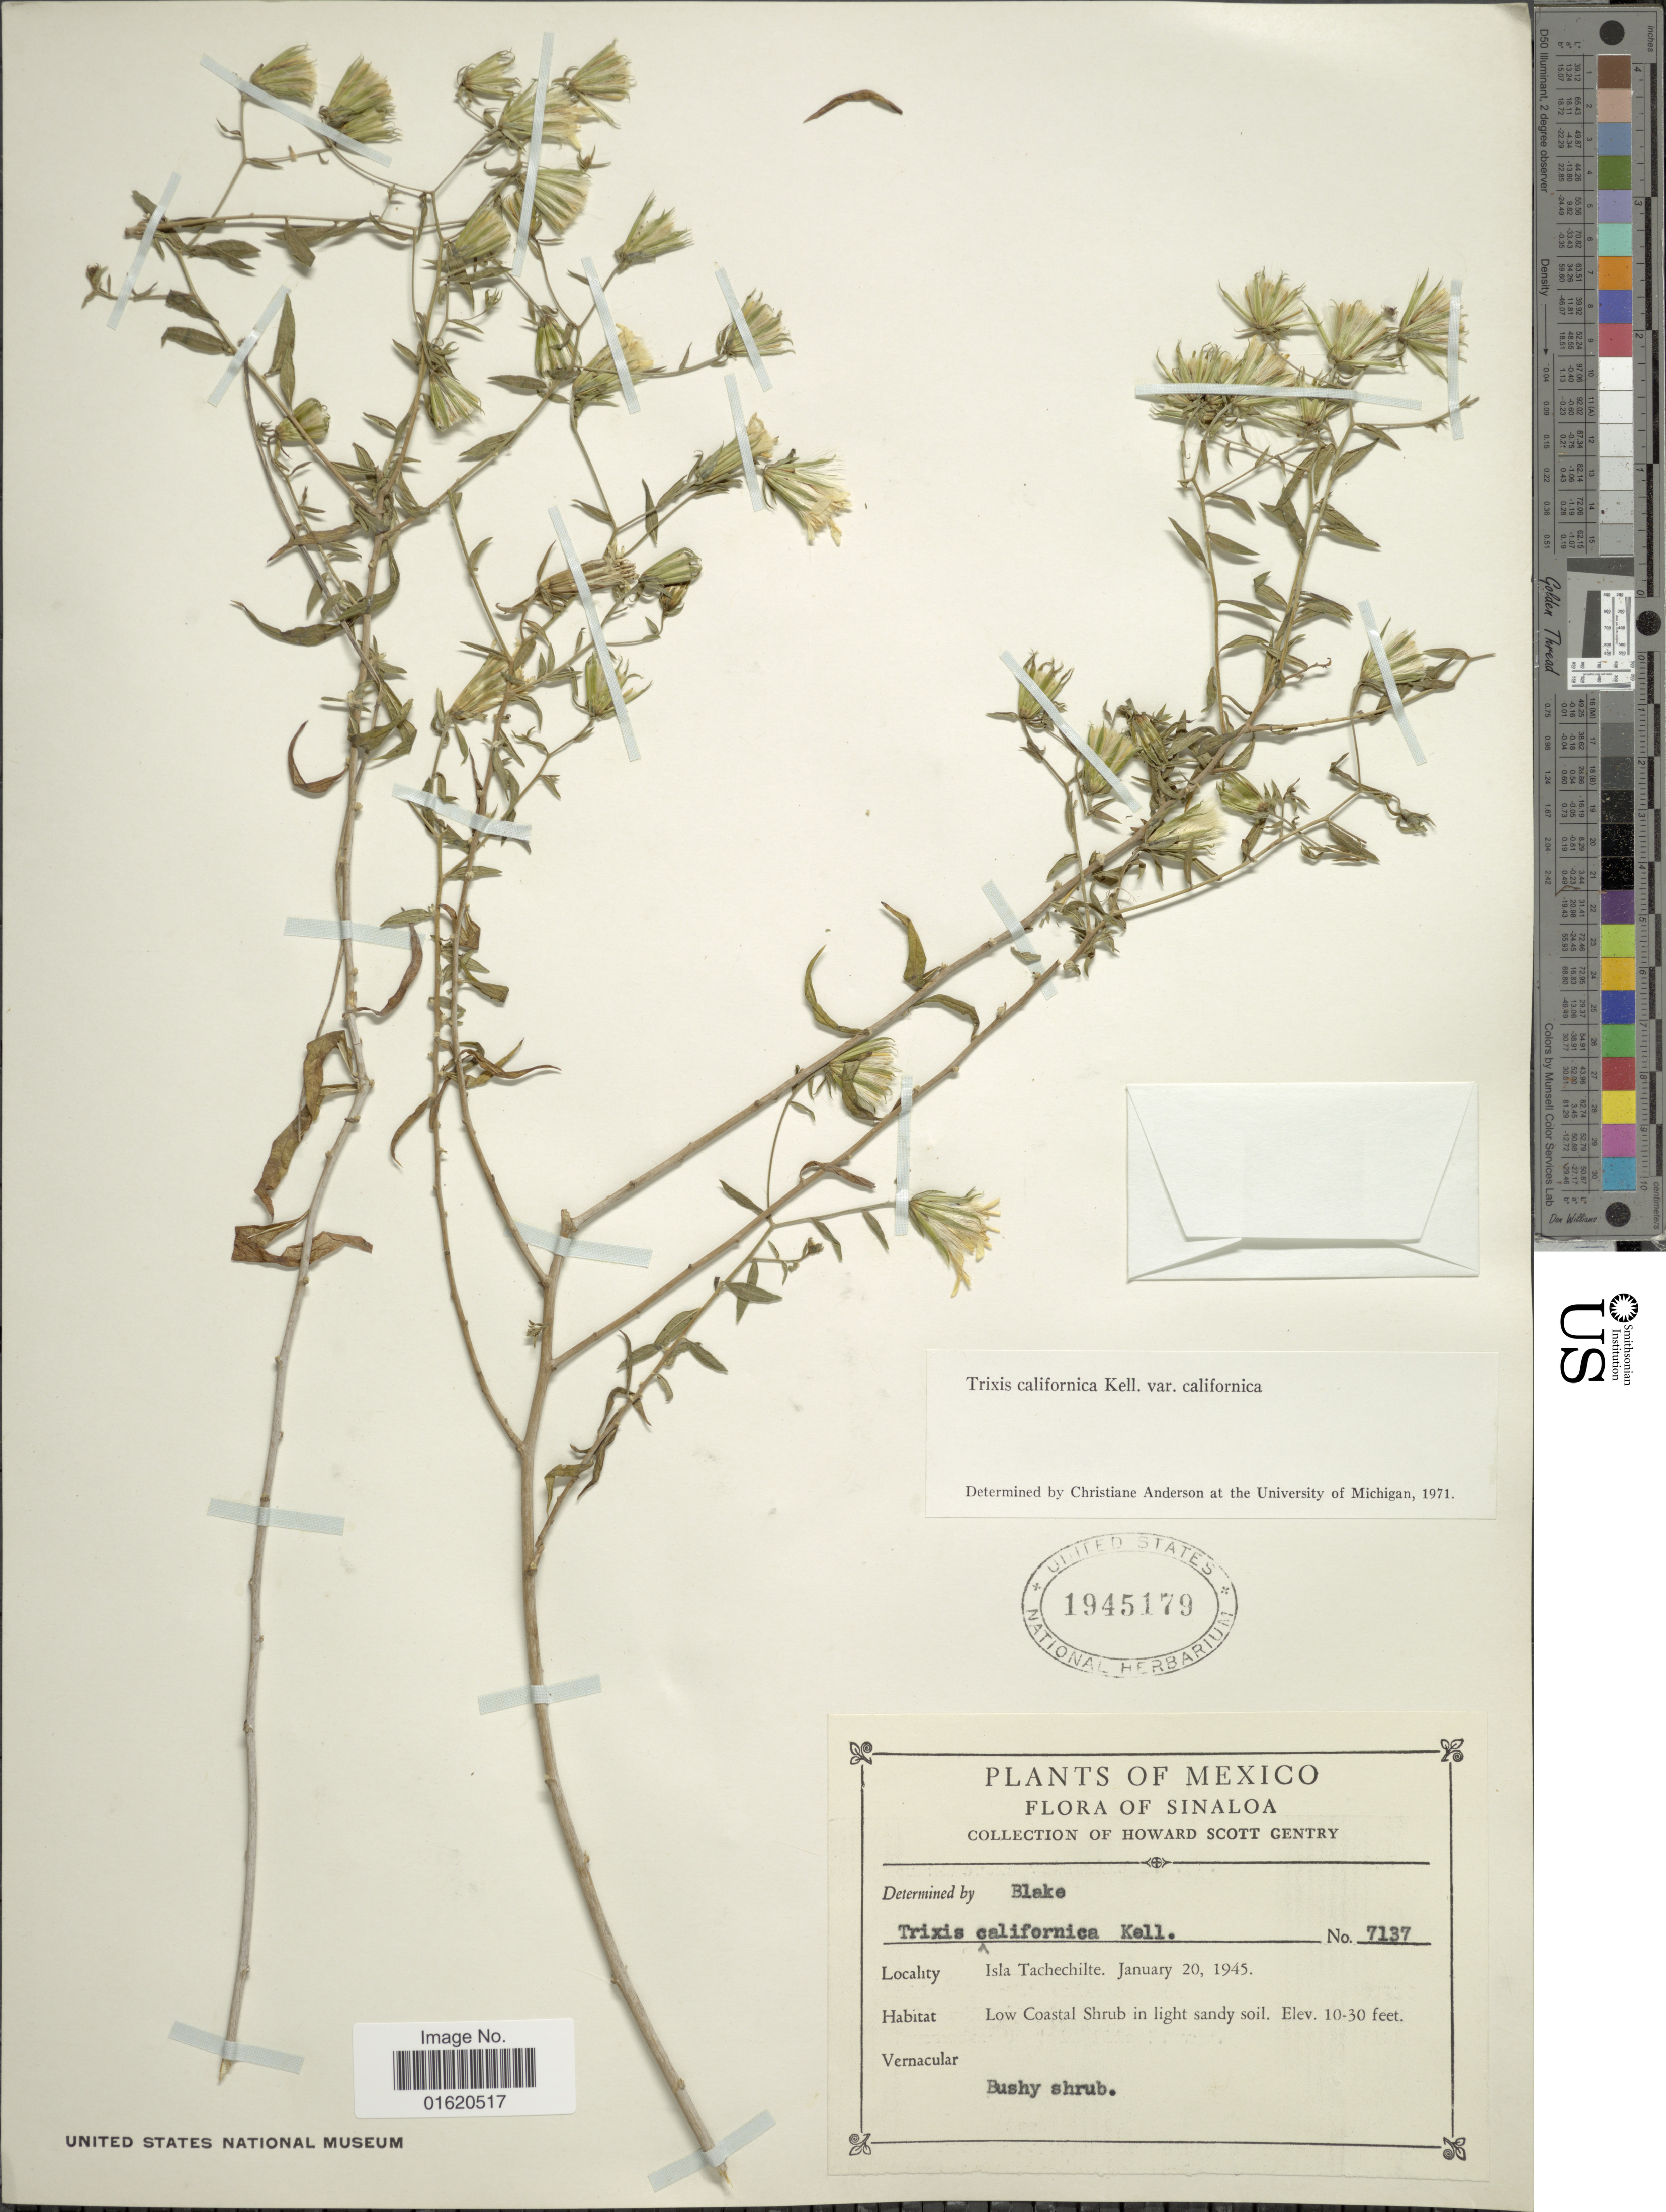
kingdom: Plantae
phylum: Tracheophyta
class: Magnoliopsida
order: Asterales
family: Asteraceae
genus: Trixis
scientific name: Trixis californica var. californica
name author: Kellogg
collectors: H. S. Gentry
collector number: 7137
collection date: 1945-01-20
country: Mexico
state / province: Sinaloa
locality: Isla Tachechilte, Low Coastal Shrub in light sandy soil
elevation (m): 3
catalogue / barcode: US 1945179